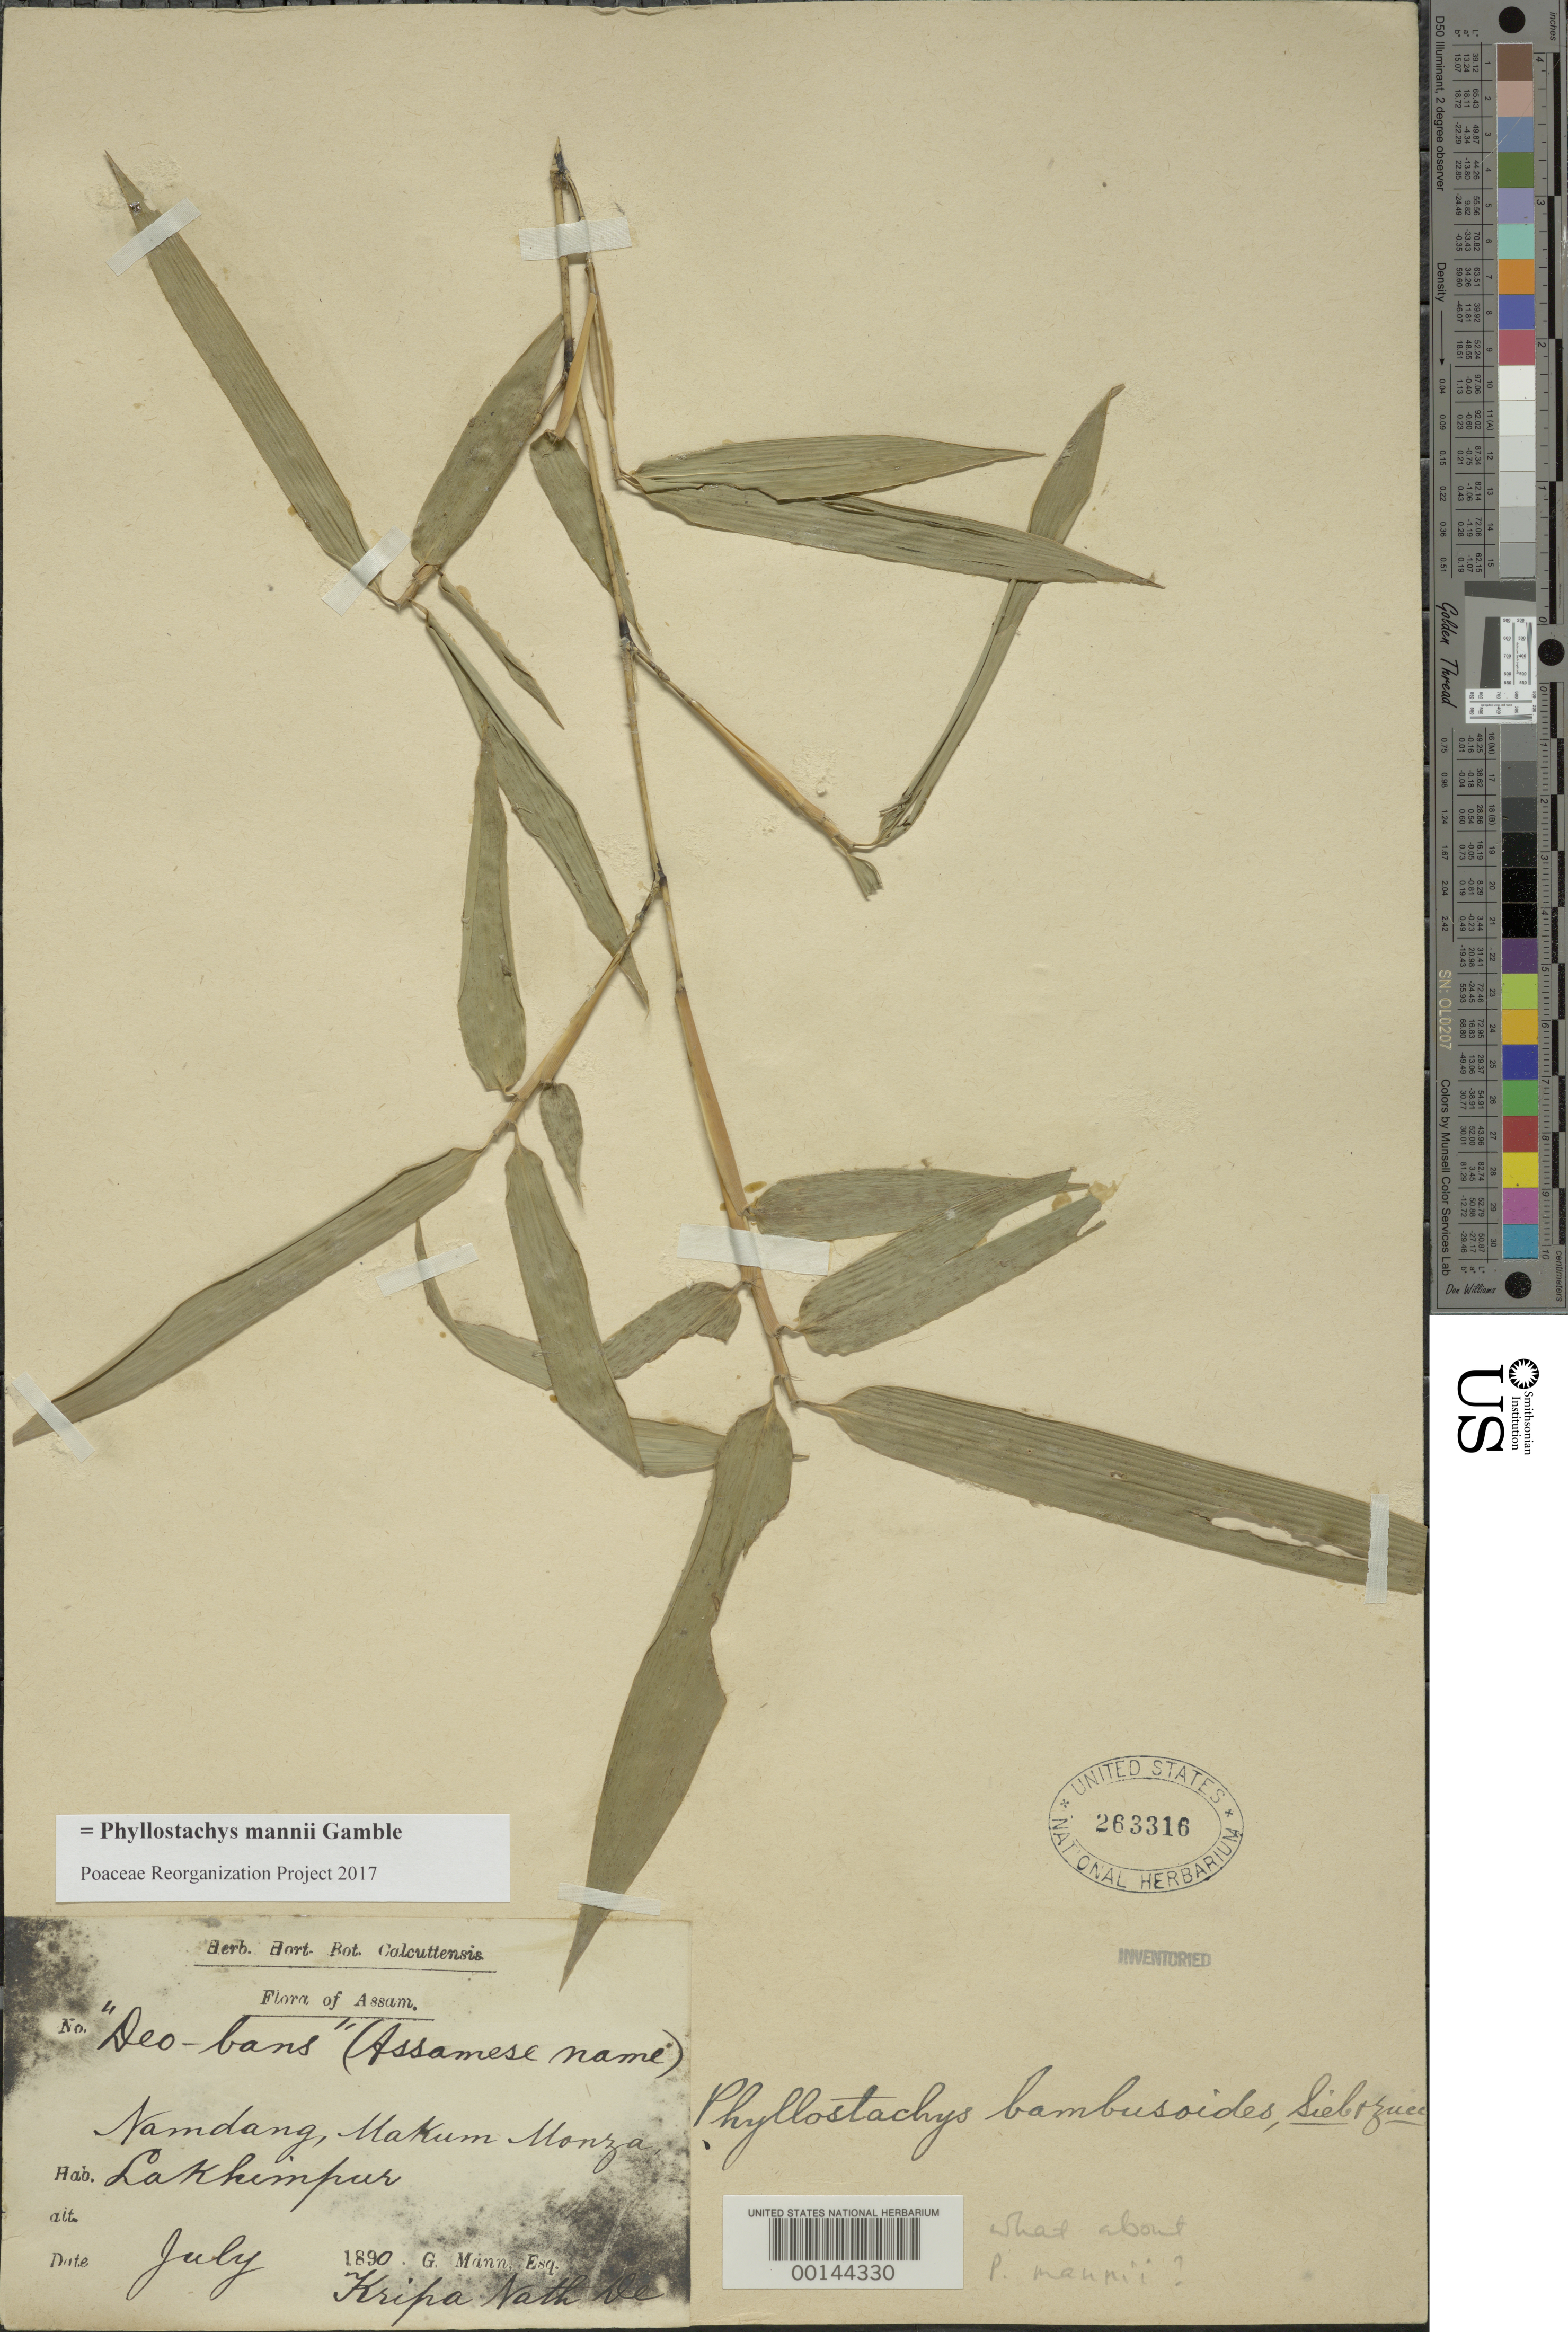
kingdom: Plantae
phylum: Tracheophyta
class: Liliopsida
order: Poales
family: Poaceae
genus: Phyllostachys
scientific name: Phyllostachys mannii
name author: Gamble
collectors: G. Mann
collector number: ___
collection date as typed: Jul 1890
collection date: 1890-07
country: India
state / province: Assam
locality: Namdang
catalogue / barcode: US 263316